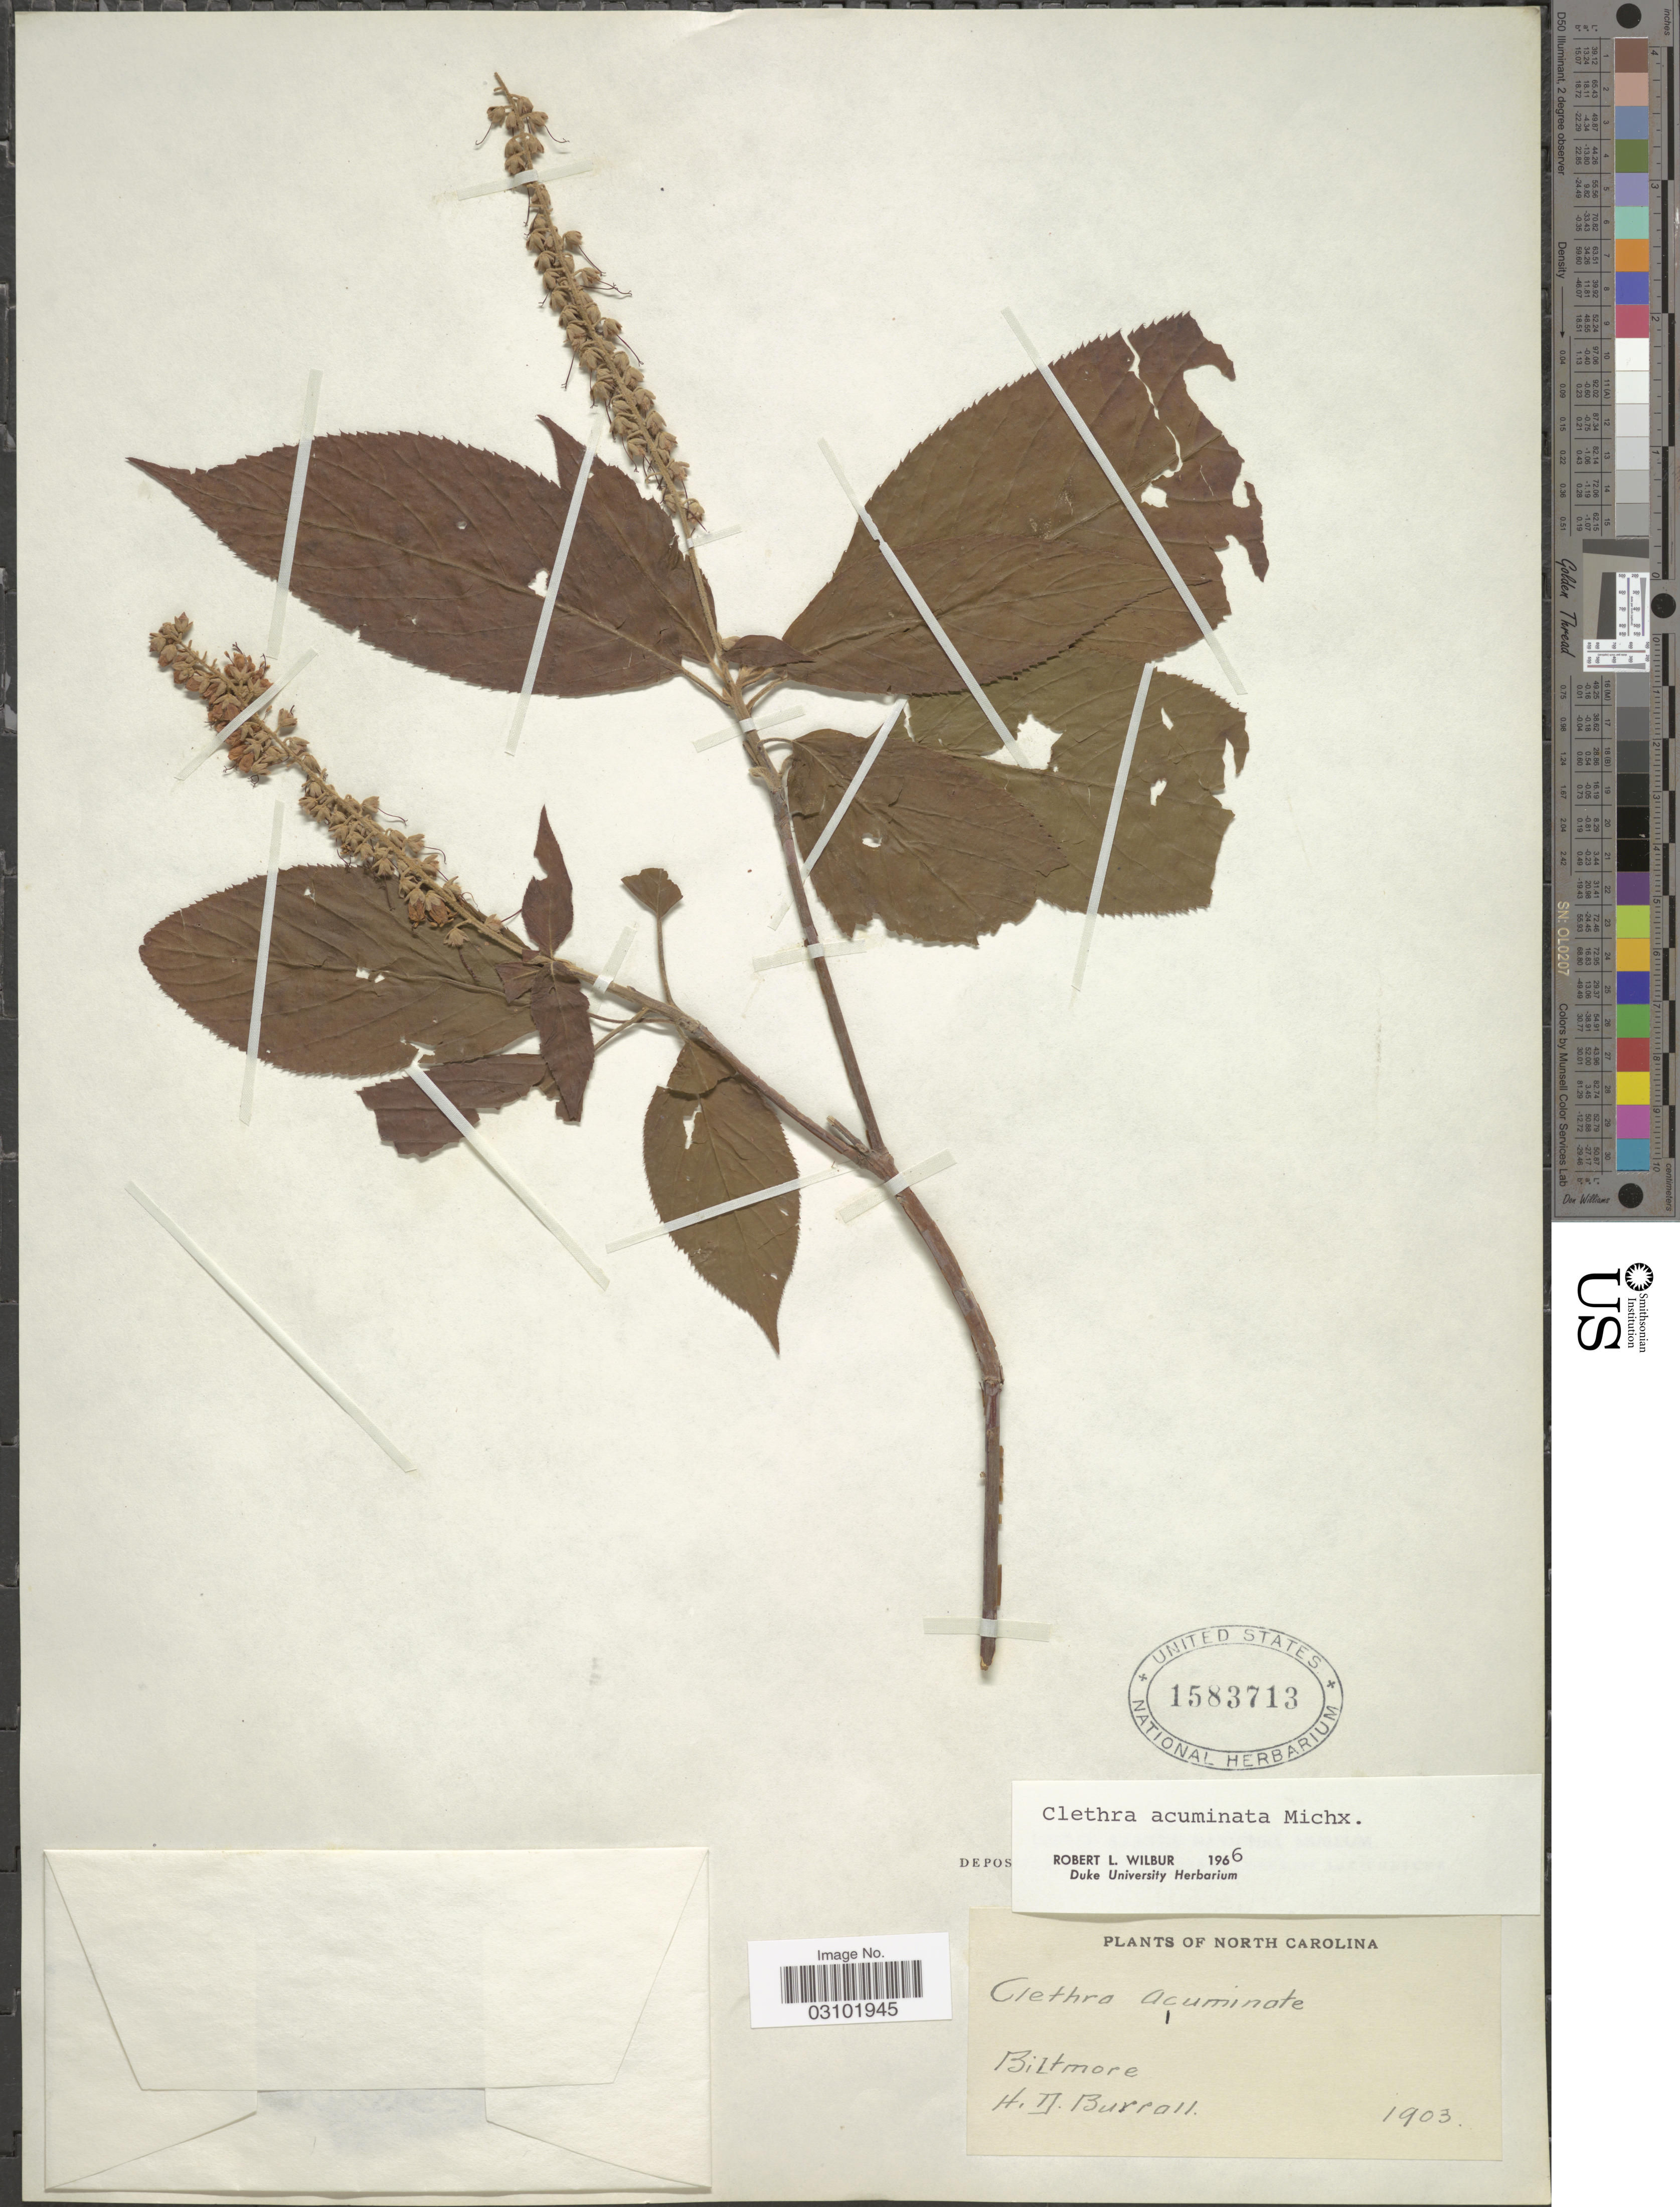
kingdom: Plantae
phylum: Tracheophyta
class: Magnoliopsida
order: Ericales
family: Clethraceae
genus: Clethra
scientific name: Clethra acuminata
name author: Michx.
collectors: H. Burrall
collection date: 1903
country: United States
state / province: North Carolina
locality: Biltmore.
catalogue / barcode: US 1583713